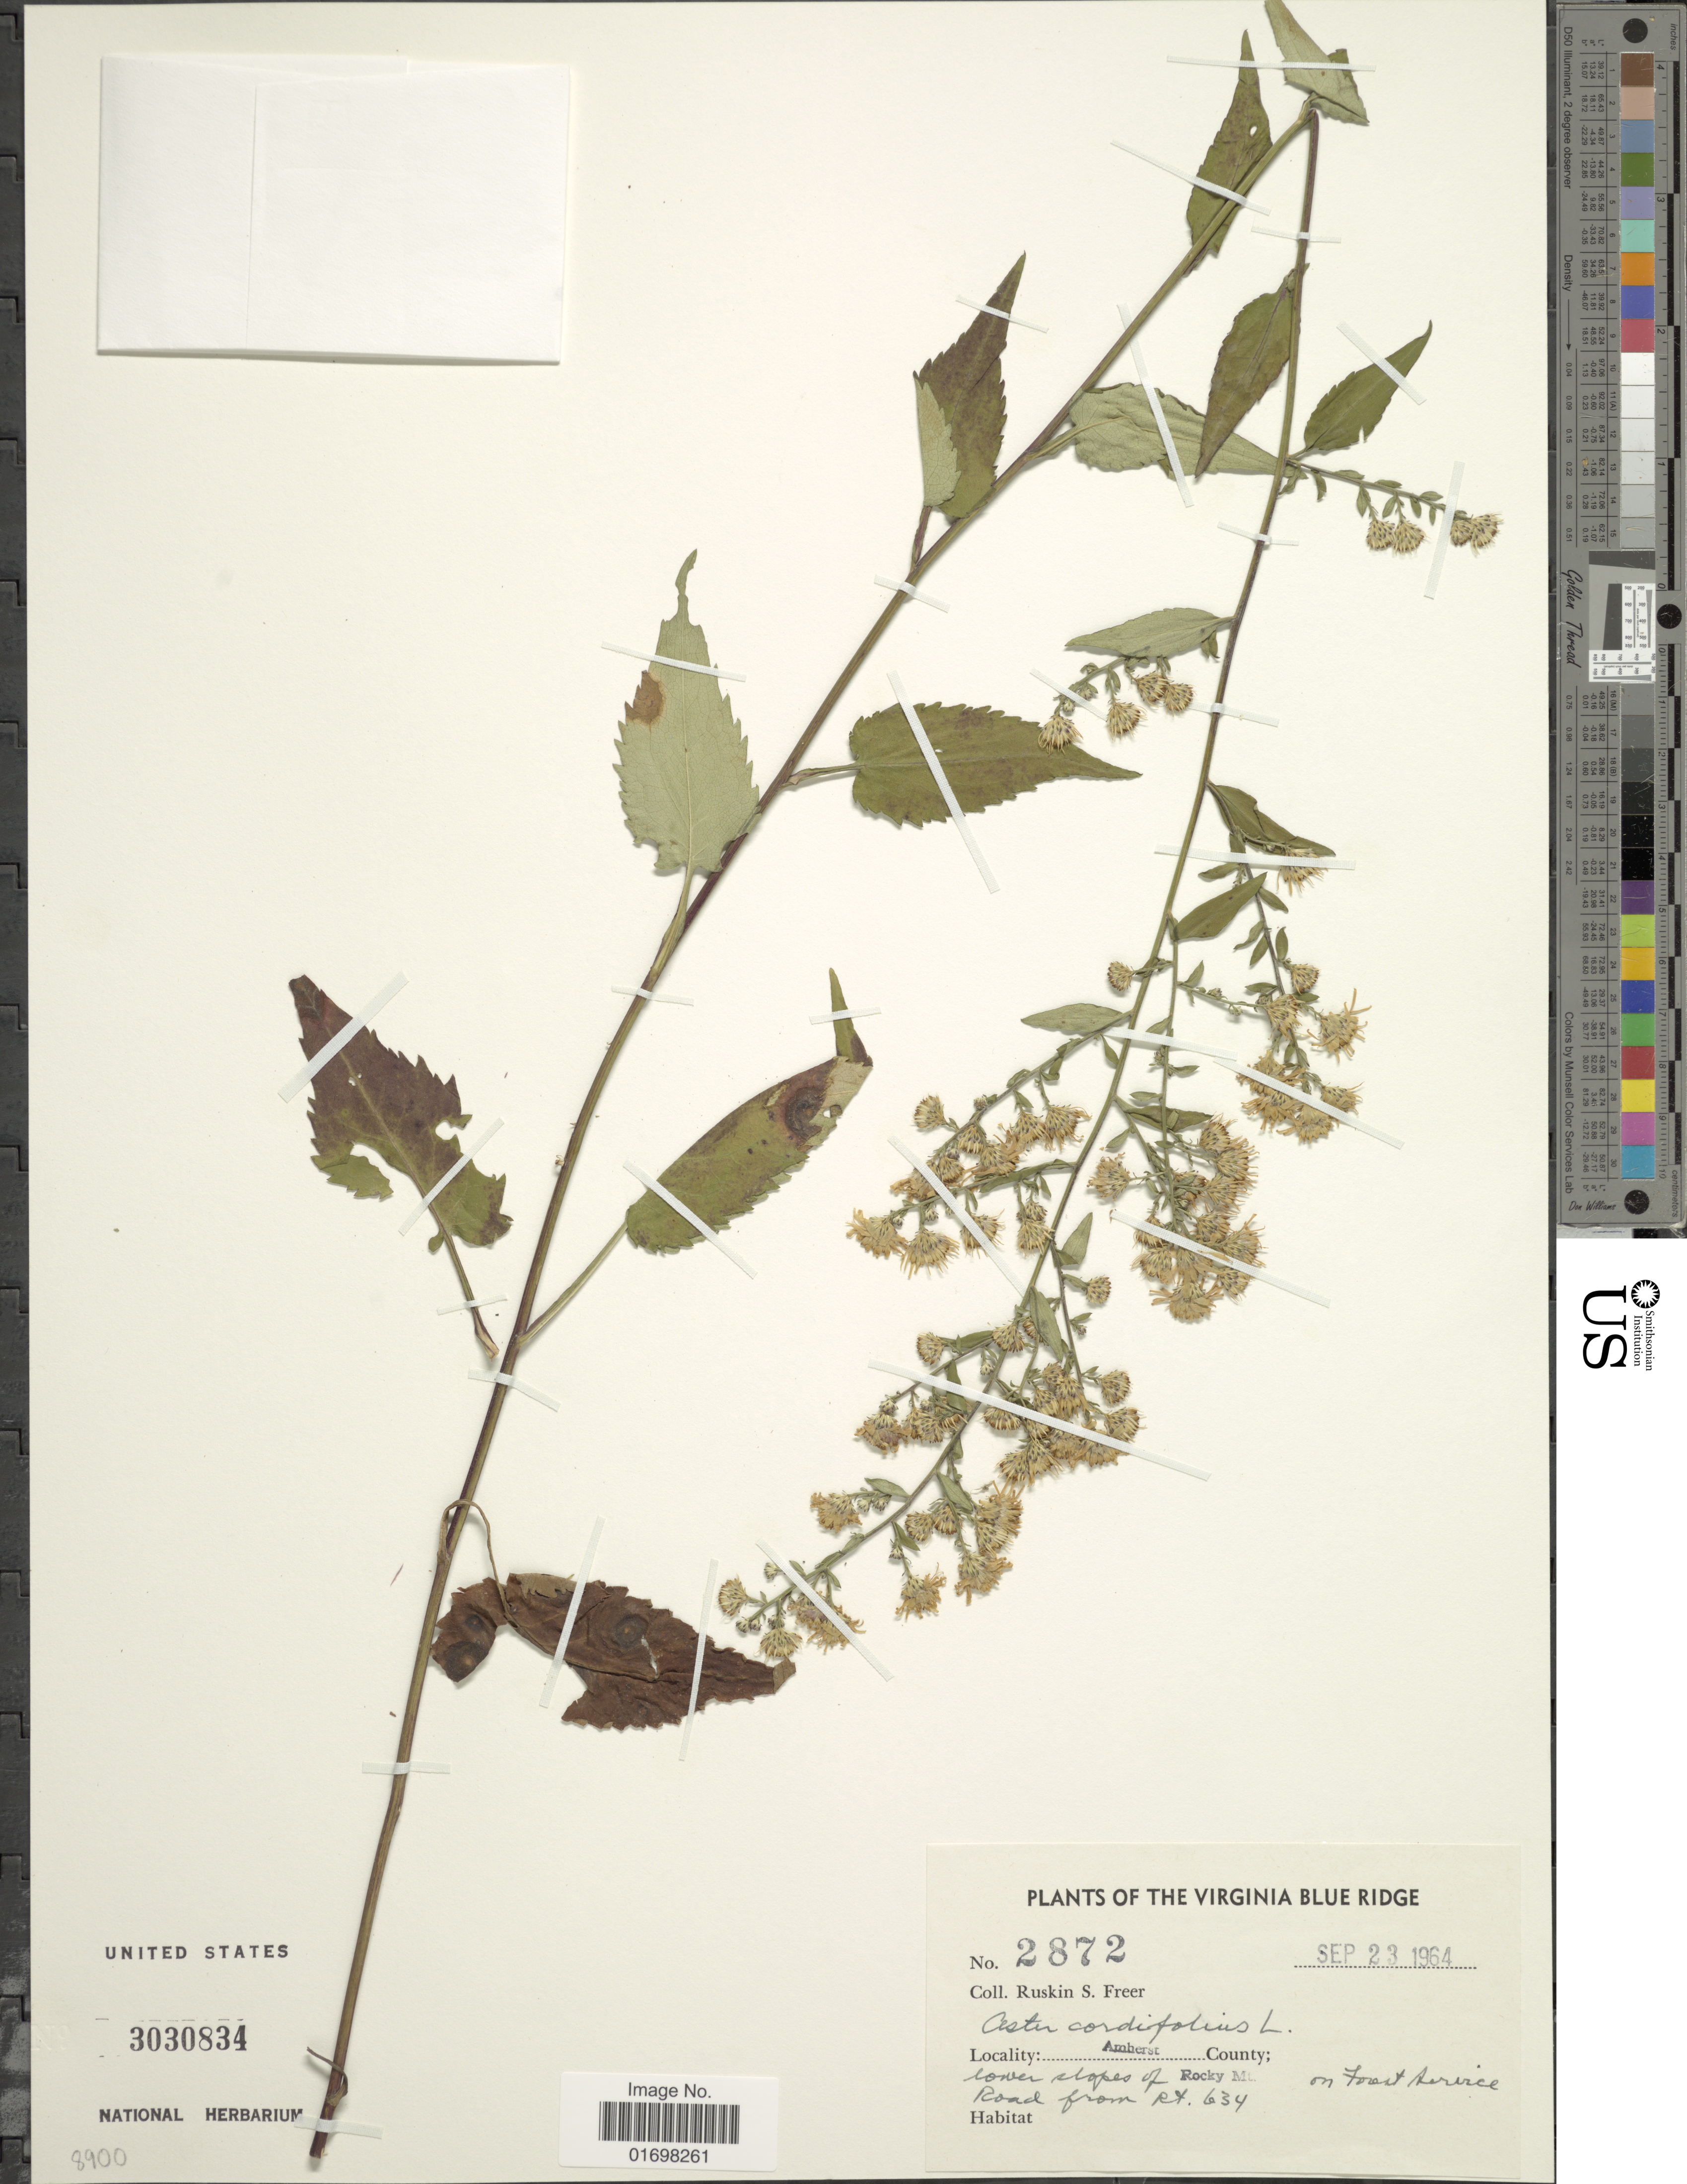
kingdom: Plantae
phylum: Tracheophyta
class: Magnoliopsida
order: Asterales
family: Asteraceae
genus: Symphyotrichum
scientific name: Symphyotrichum cordifolium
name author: (L.) G.L. Nesom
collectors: R. Freer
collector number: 2872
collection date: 1964-09-23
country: United States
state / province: Virginia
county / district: Amherst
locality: Virginia Blue Ridge. Amherst County, Lower slopes of Rocky Mt. Road from Rt.634.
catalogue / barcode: US 3030834